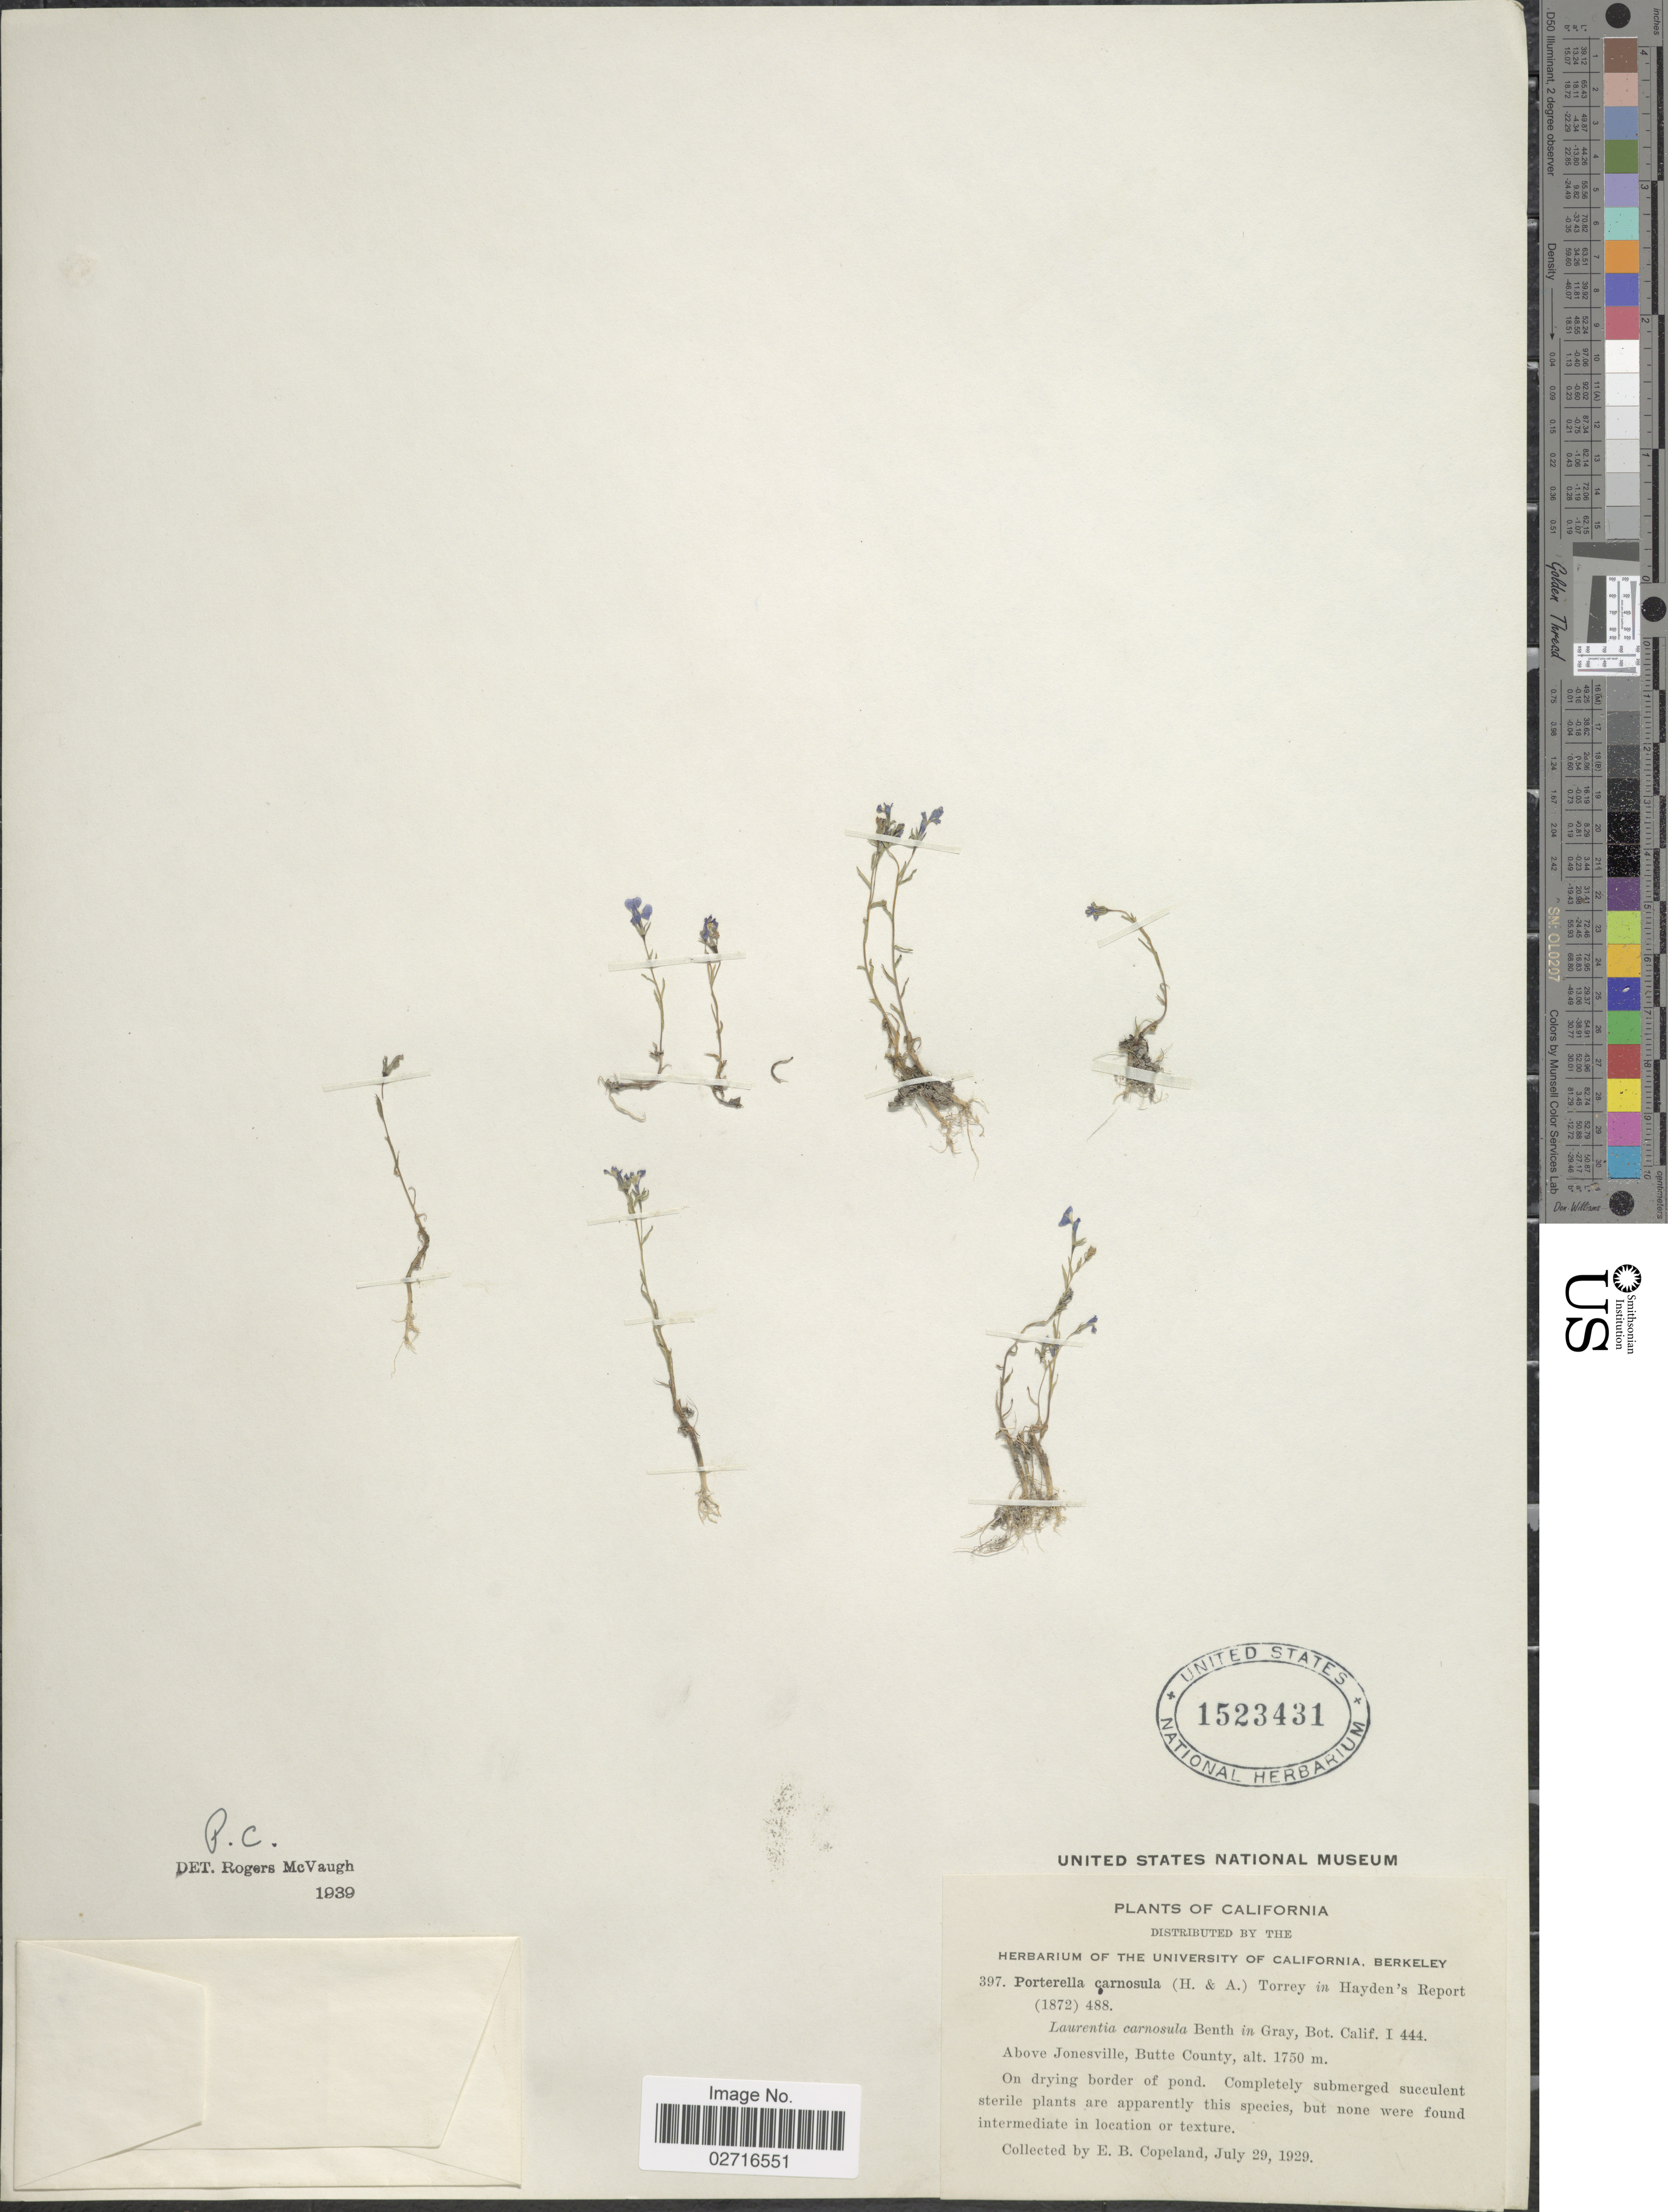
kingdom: Plantae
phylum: Tracheophyta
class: Magnoliopsida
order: Asterales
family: Campanulaceae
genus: Laurentia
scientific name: Laurentia carnosula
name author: (Hook. & Arn.) Benth. ex A. Gray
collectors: E. B. Copeland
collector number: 397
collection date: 1929-07-29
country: United States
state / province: California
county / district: Butte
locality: Above Jonesville, Butte County, on drying border of pond.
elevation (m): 1750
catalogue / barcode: US 1523431